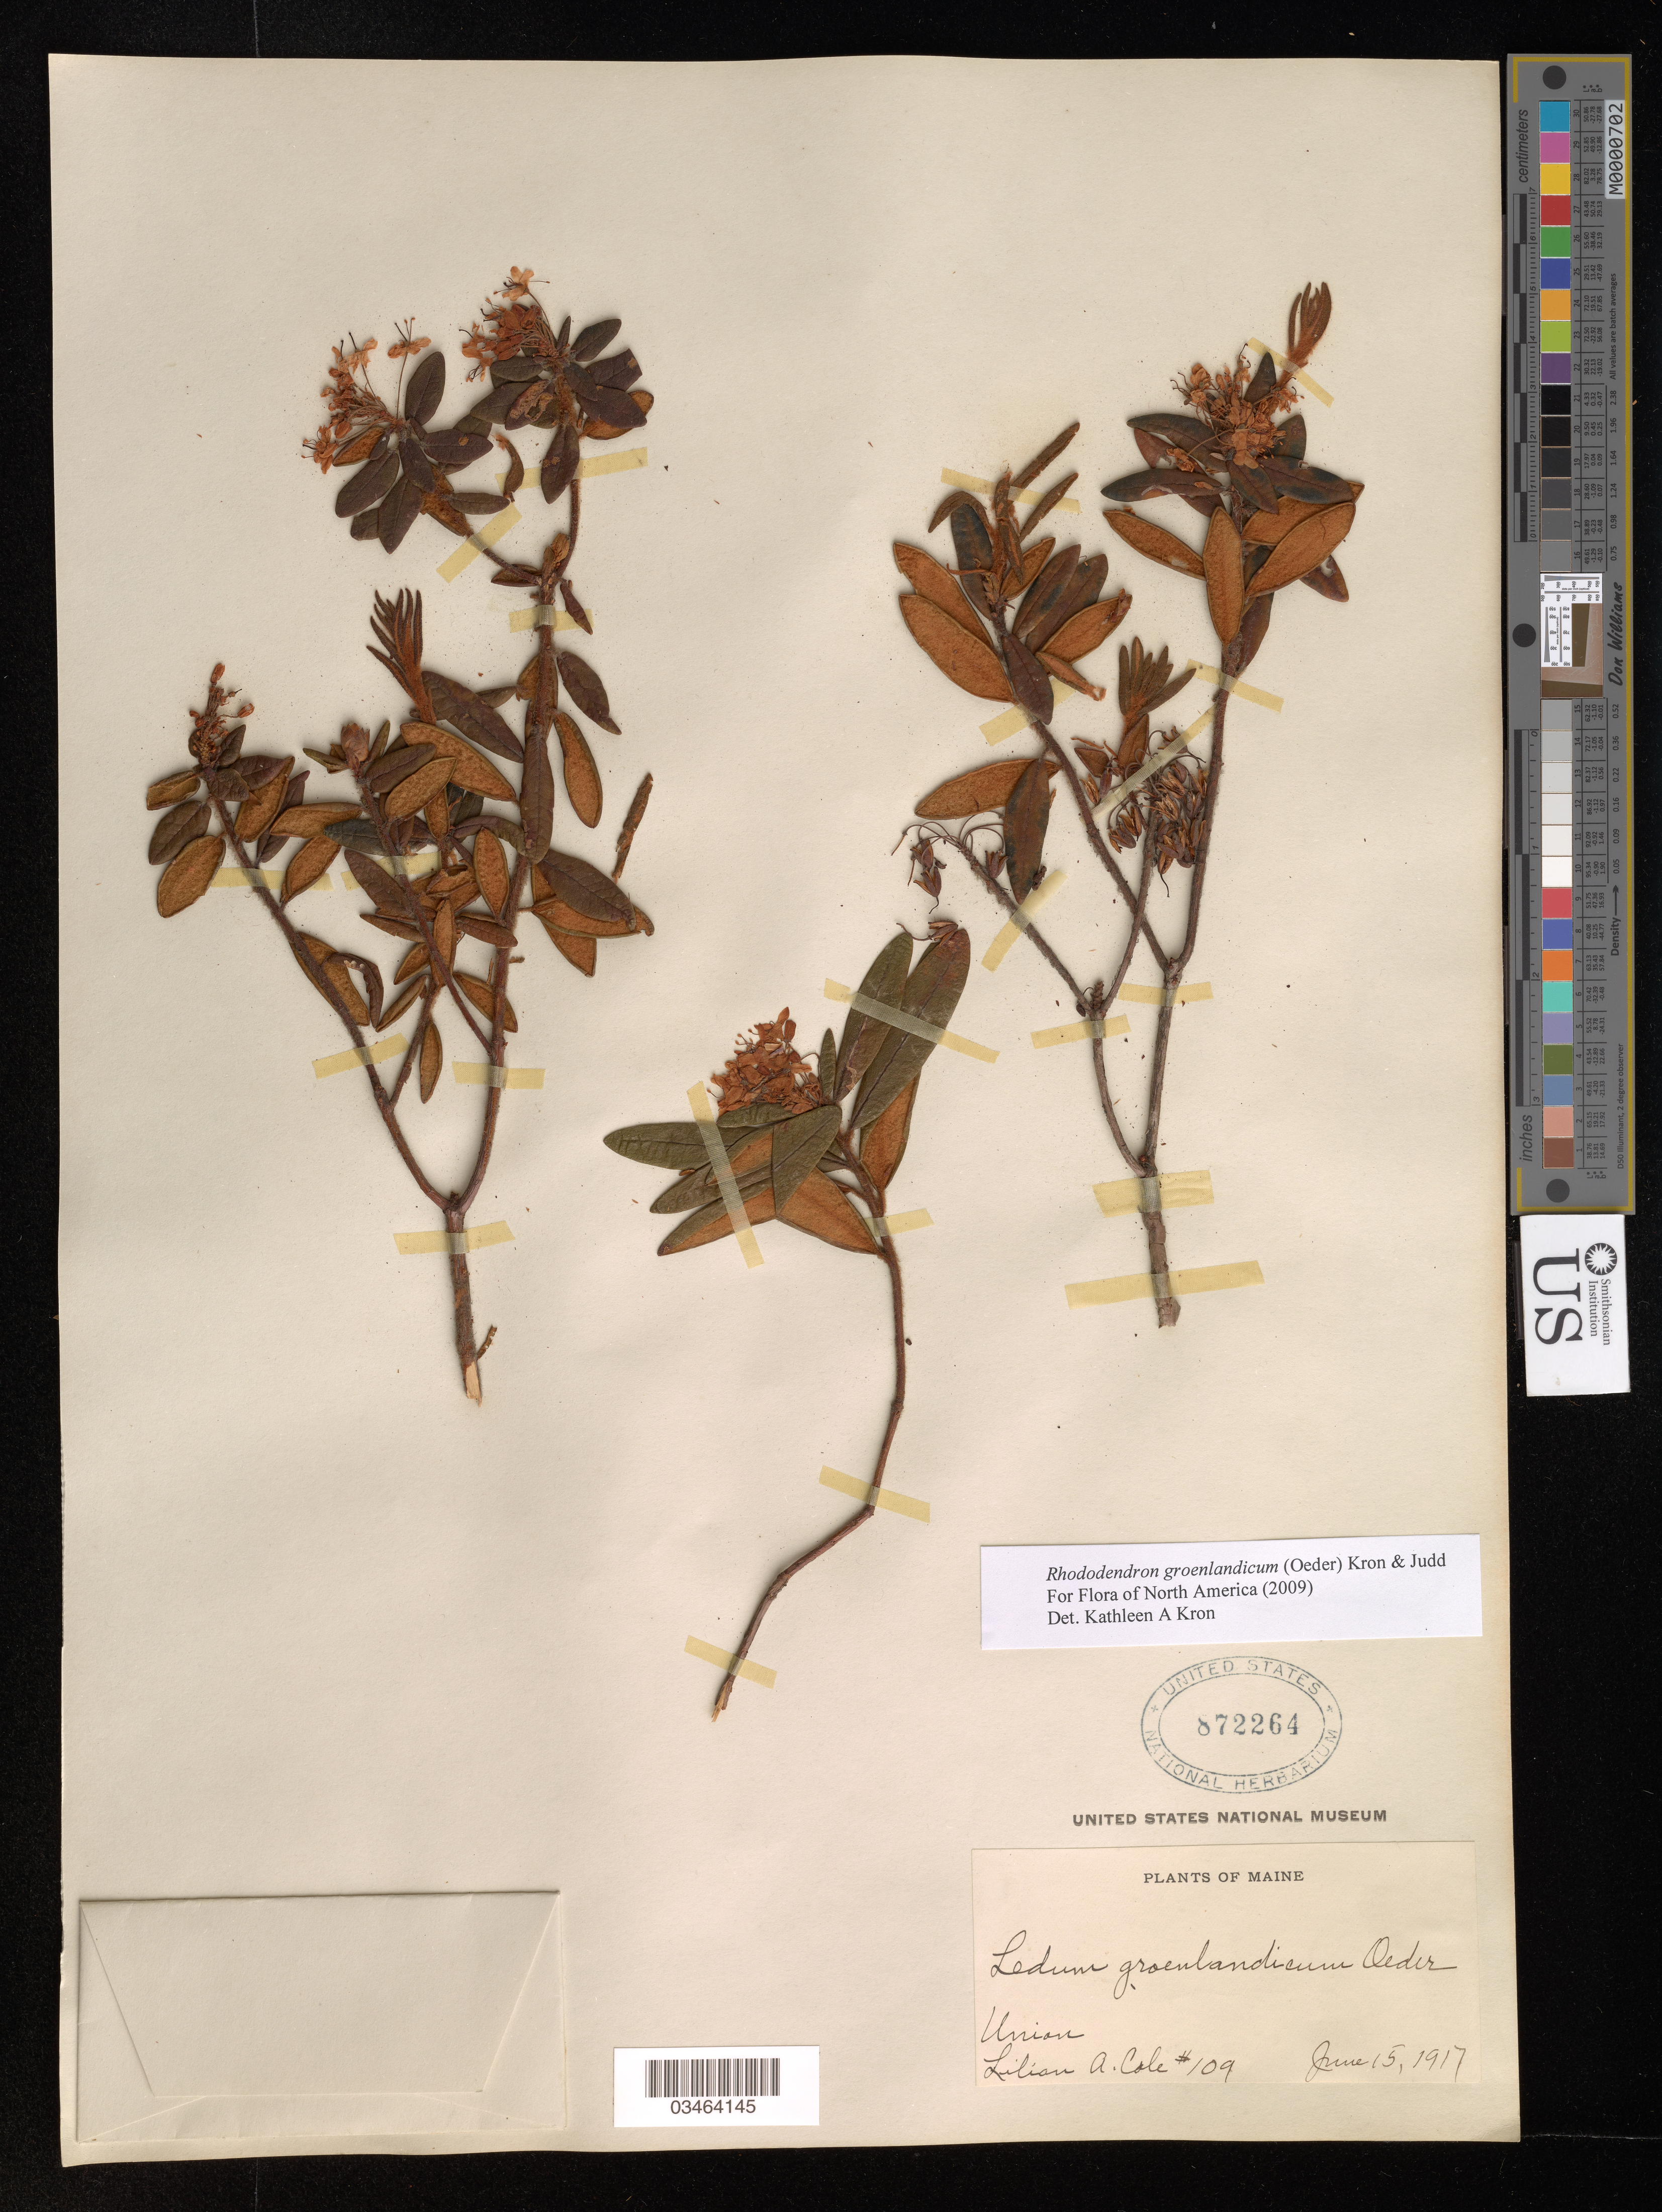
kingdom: Plantae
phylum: Tracheophyta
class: Magnoliopsida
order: Ericales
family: Ericaceae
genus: Rhododendron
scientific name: Rhododendron groenlandicum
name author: (Oeder) Kron & Judd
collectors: L. A. Cole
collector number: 109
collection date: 1917-06-15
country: United States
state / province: Maine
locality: Union.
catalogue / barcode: US 872264